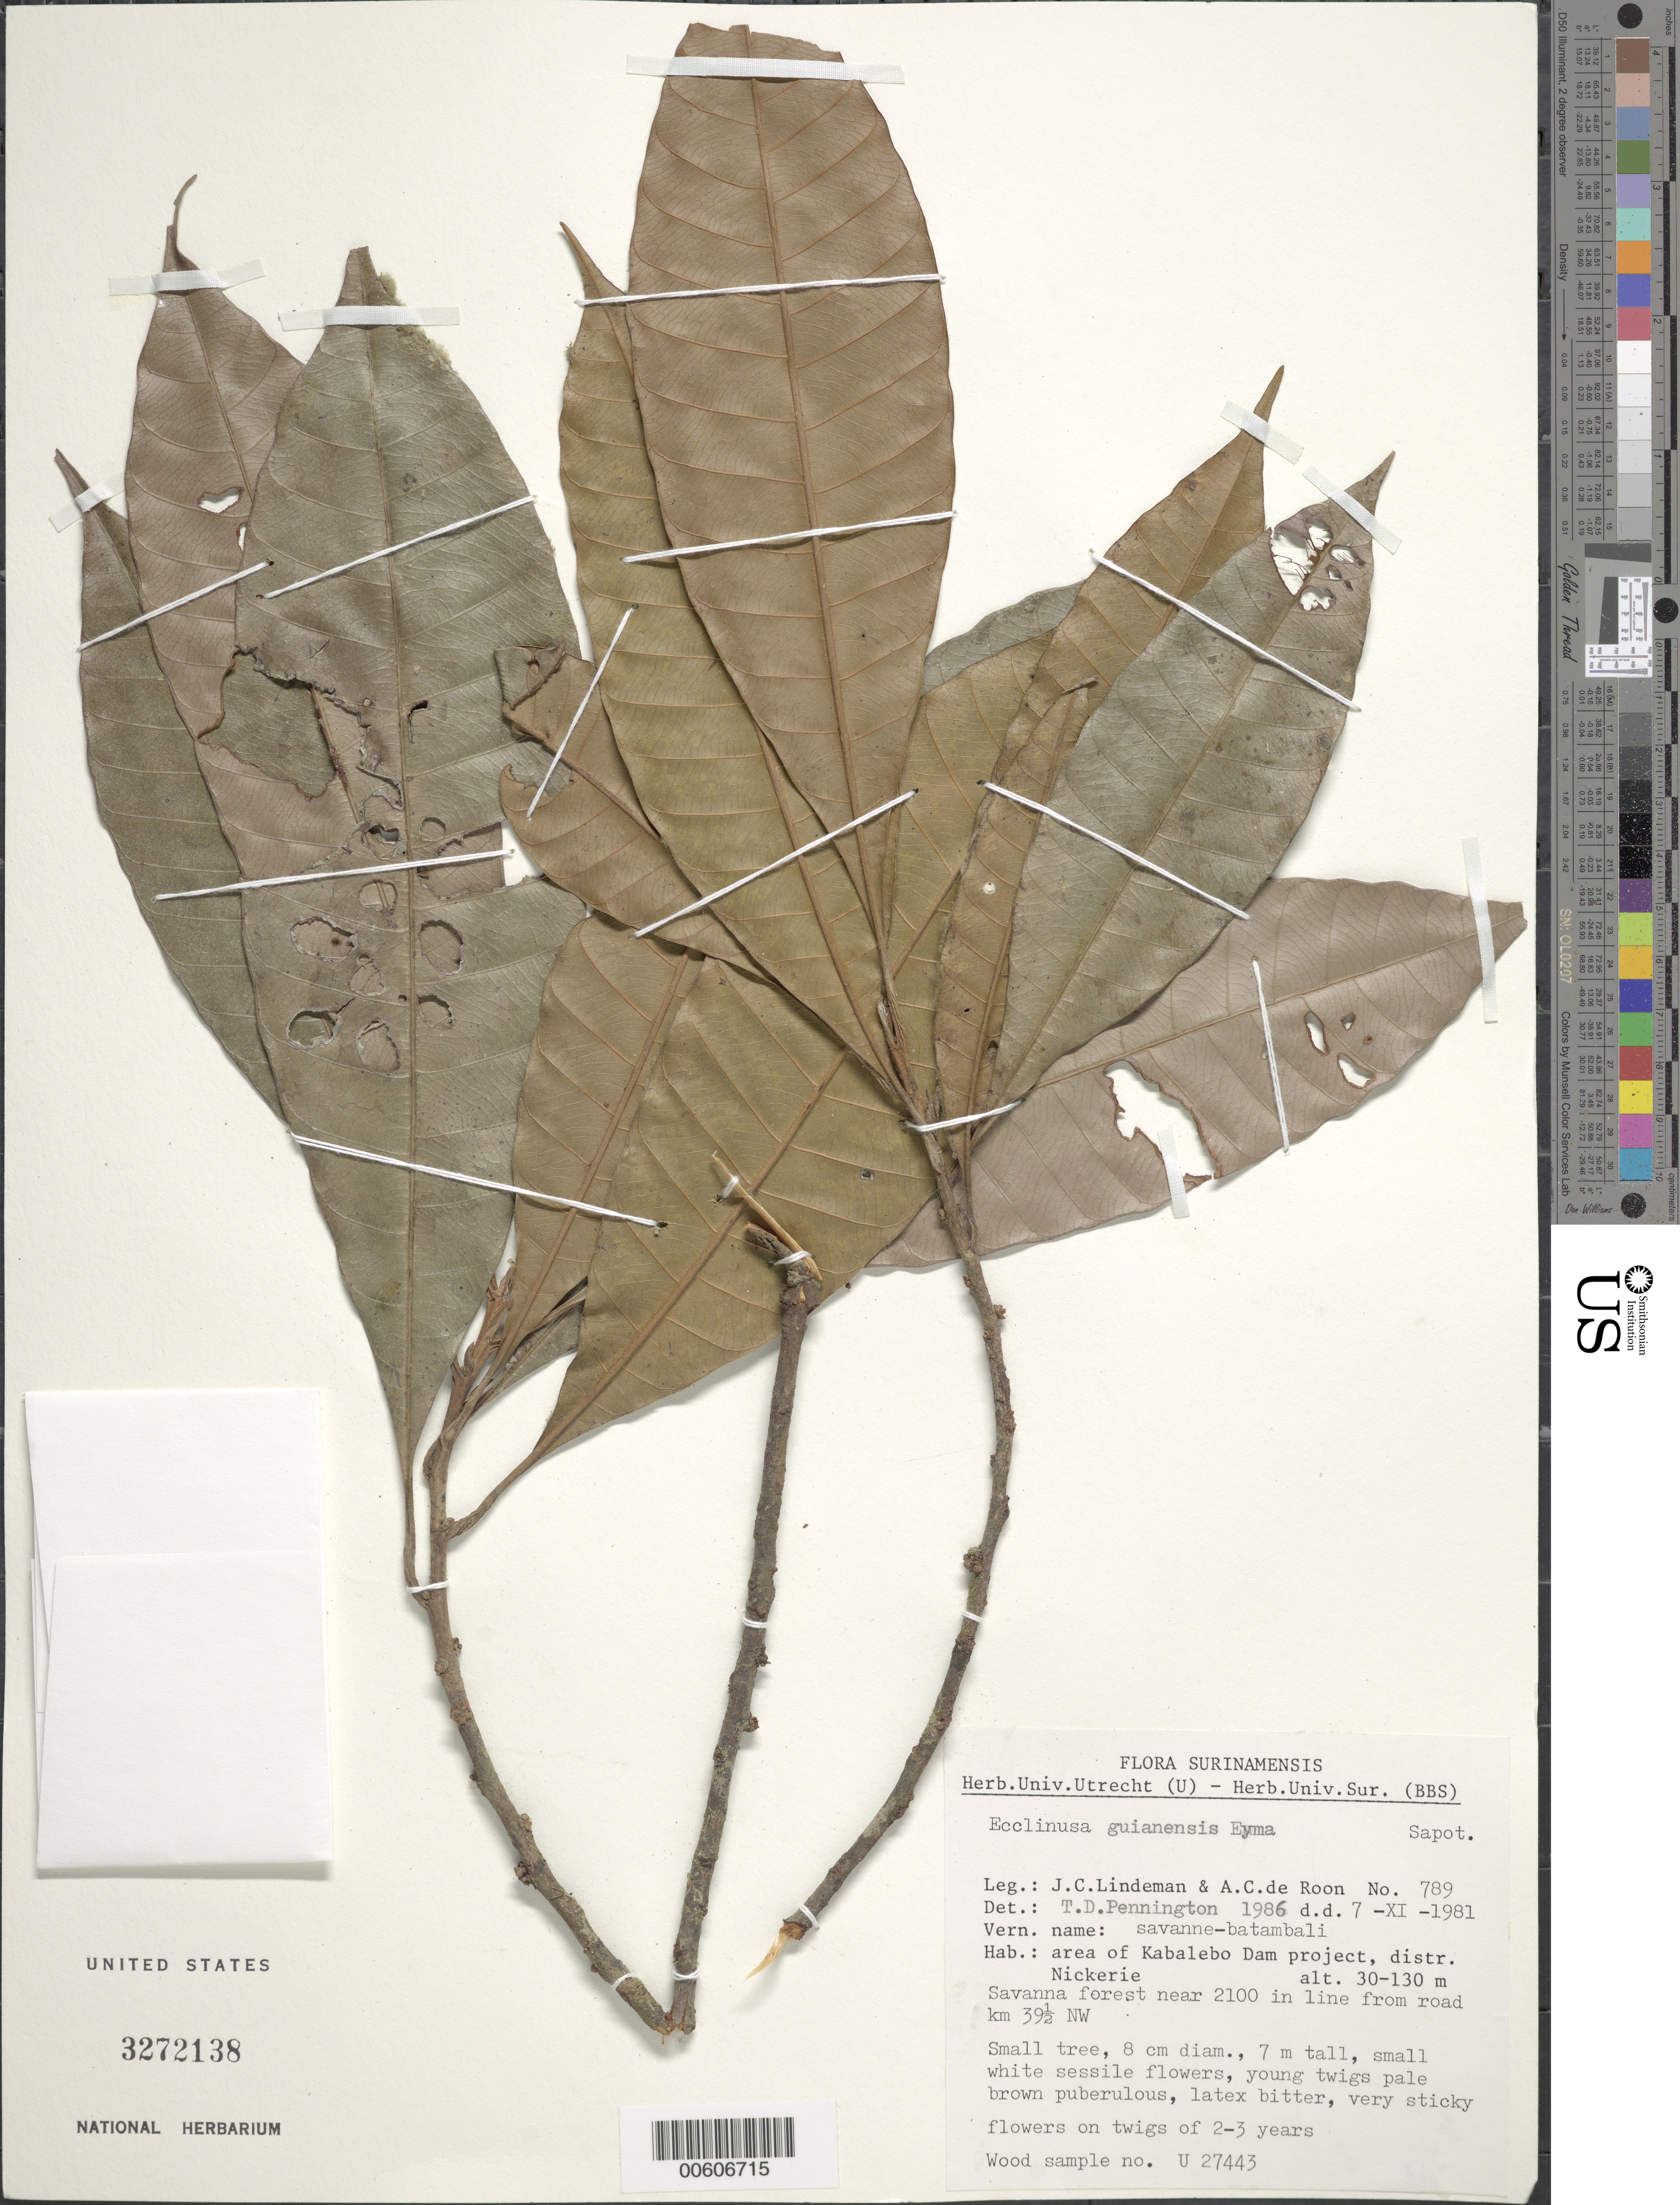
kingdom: Plantae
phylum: Tracheophyta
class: Magnoliopsida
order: Ericales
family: Sapotaceae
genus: Ecclinusa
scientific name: Ecclinusa guianensis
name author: Eyma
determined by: Lindeman, J. C.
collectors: J. C. Lindeman & A. de Roon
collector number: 81 789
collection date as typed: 7-Nov-81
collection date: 1981-11-07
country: Suriname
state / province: Nickerie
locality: Kabalebo Dam project area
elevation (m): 30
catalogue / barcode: US 3272138